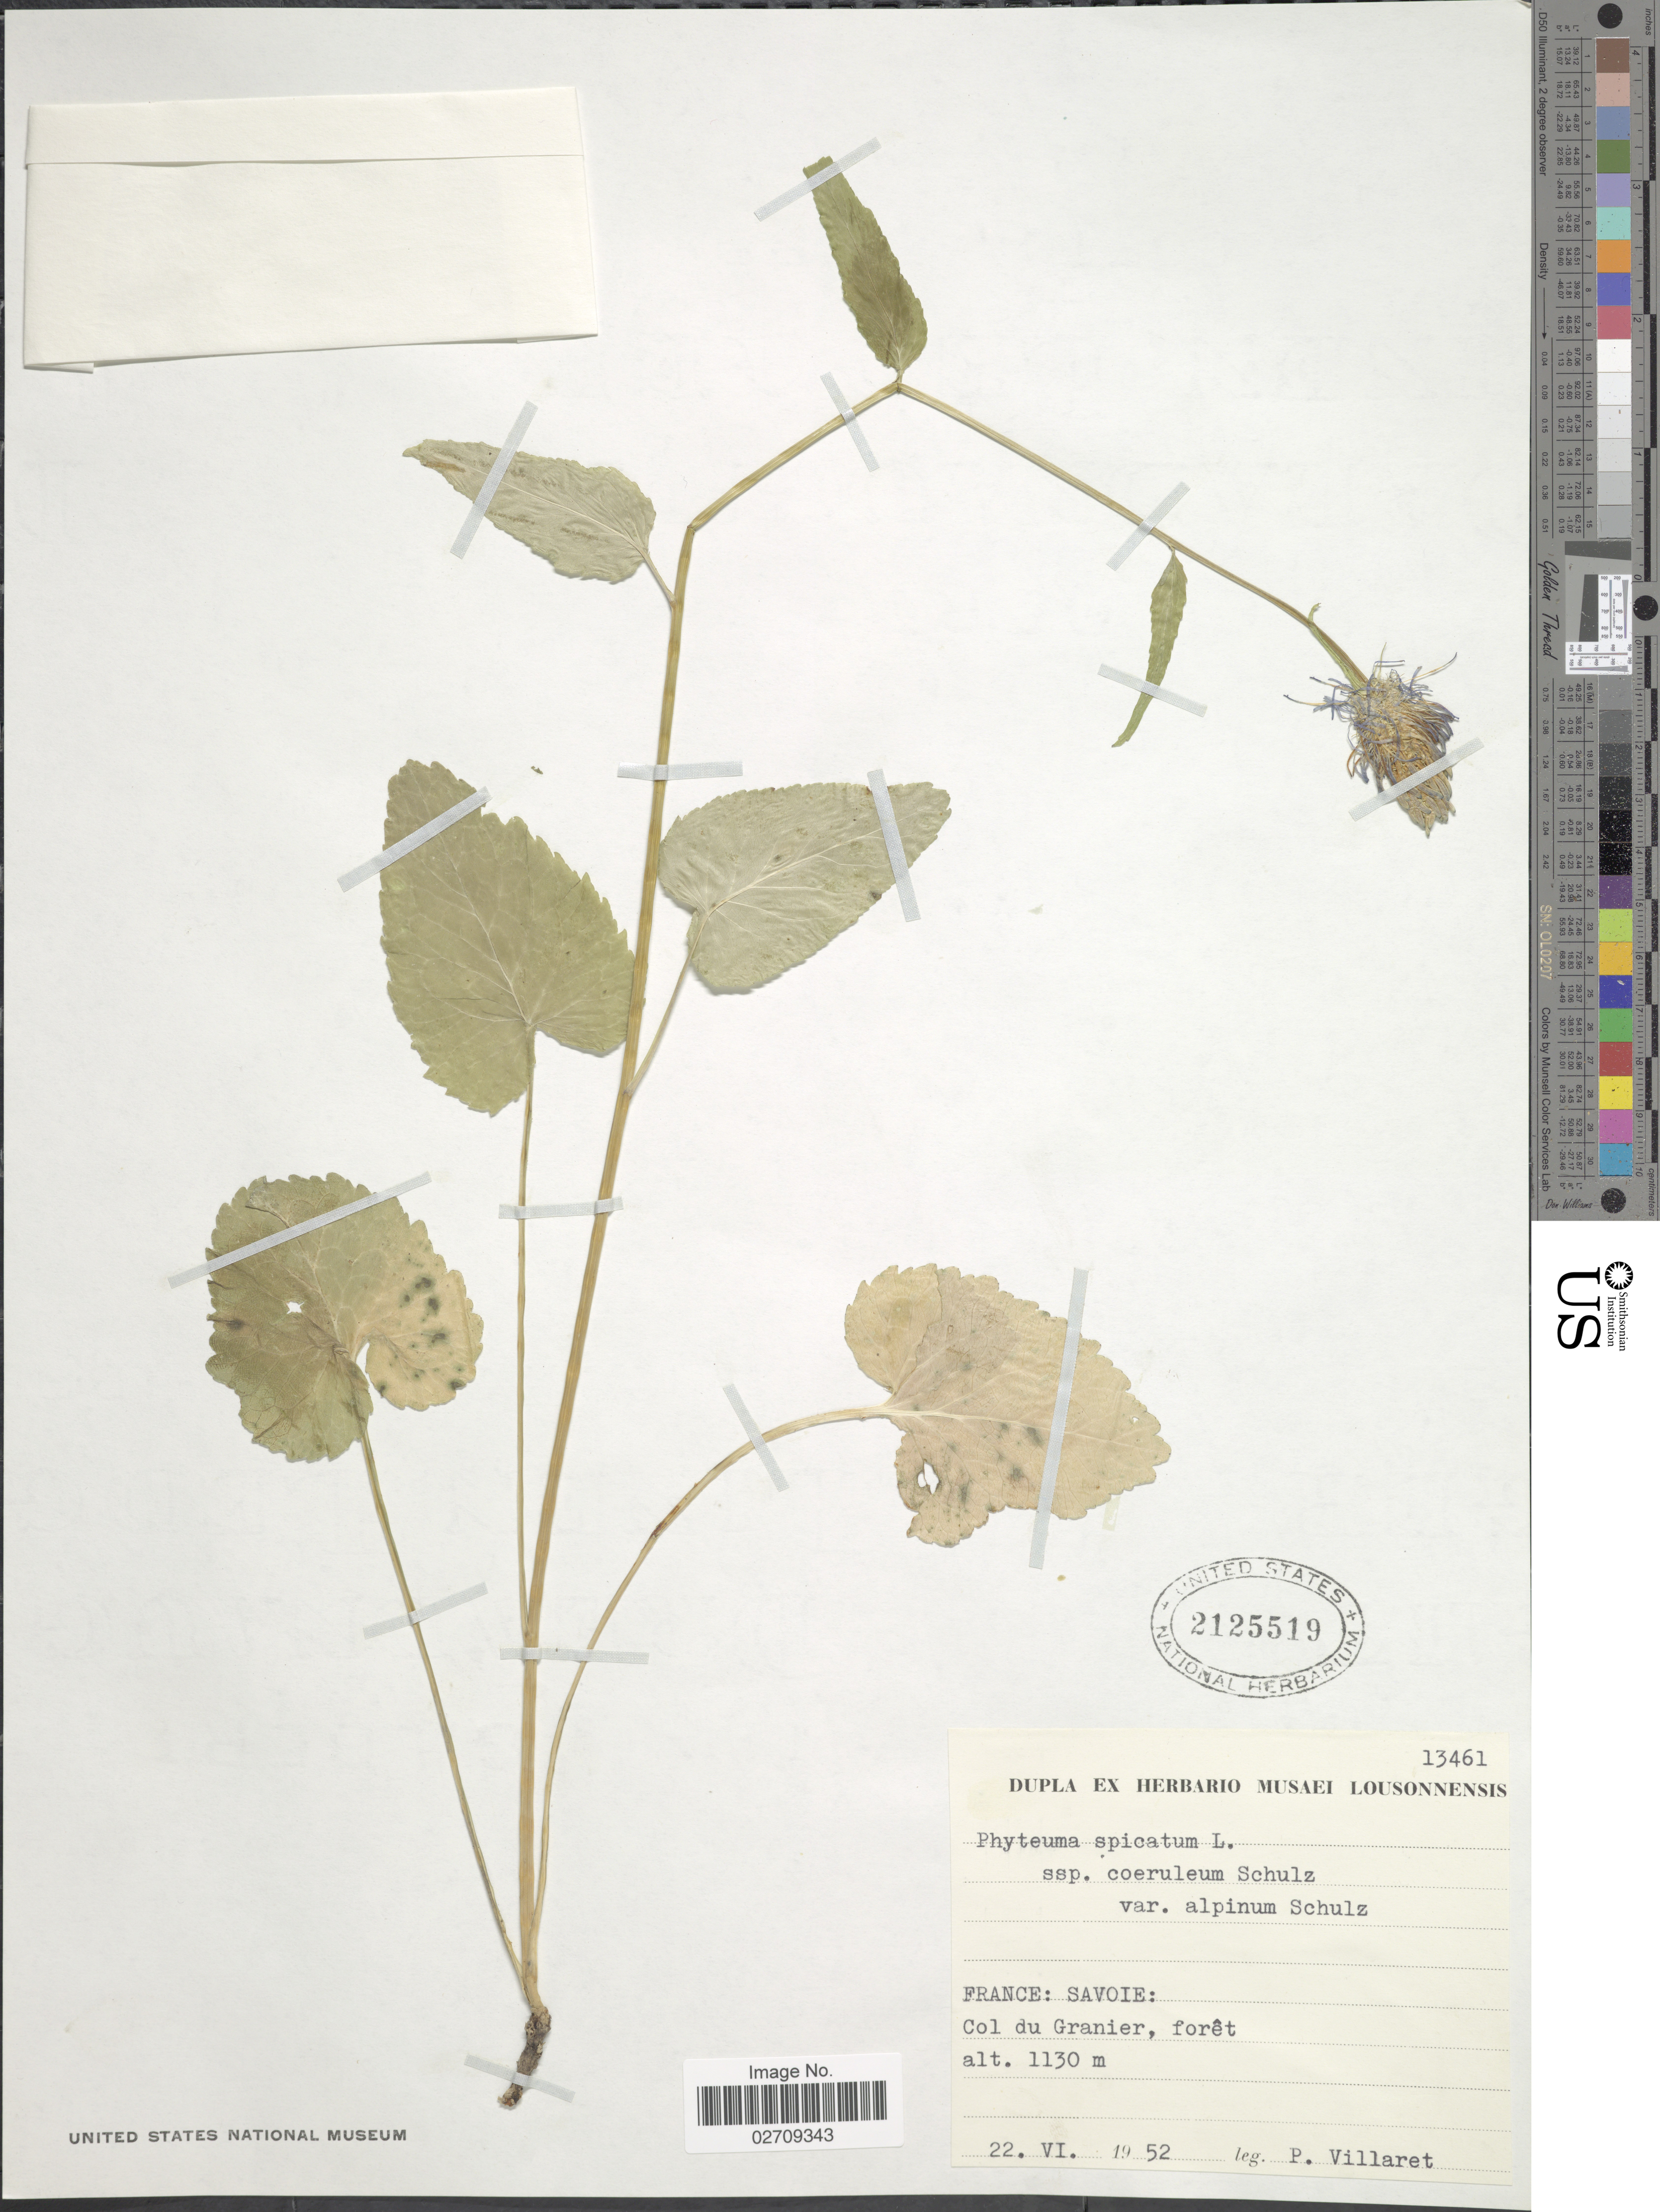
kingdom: Plantae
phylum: Tracheophyta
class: Magnoliopsida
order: Asterales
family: Campanulaceae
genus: Phyteuma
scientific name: Phyteuma spicatum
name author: L.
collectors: P. Villaret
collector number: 13461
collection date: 1952-06-22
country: France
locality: Savoie: Col du Granier, foret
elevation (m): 1130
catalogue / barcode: US 2125519